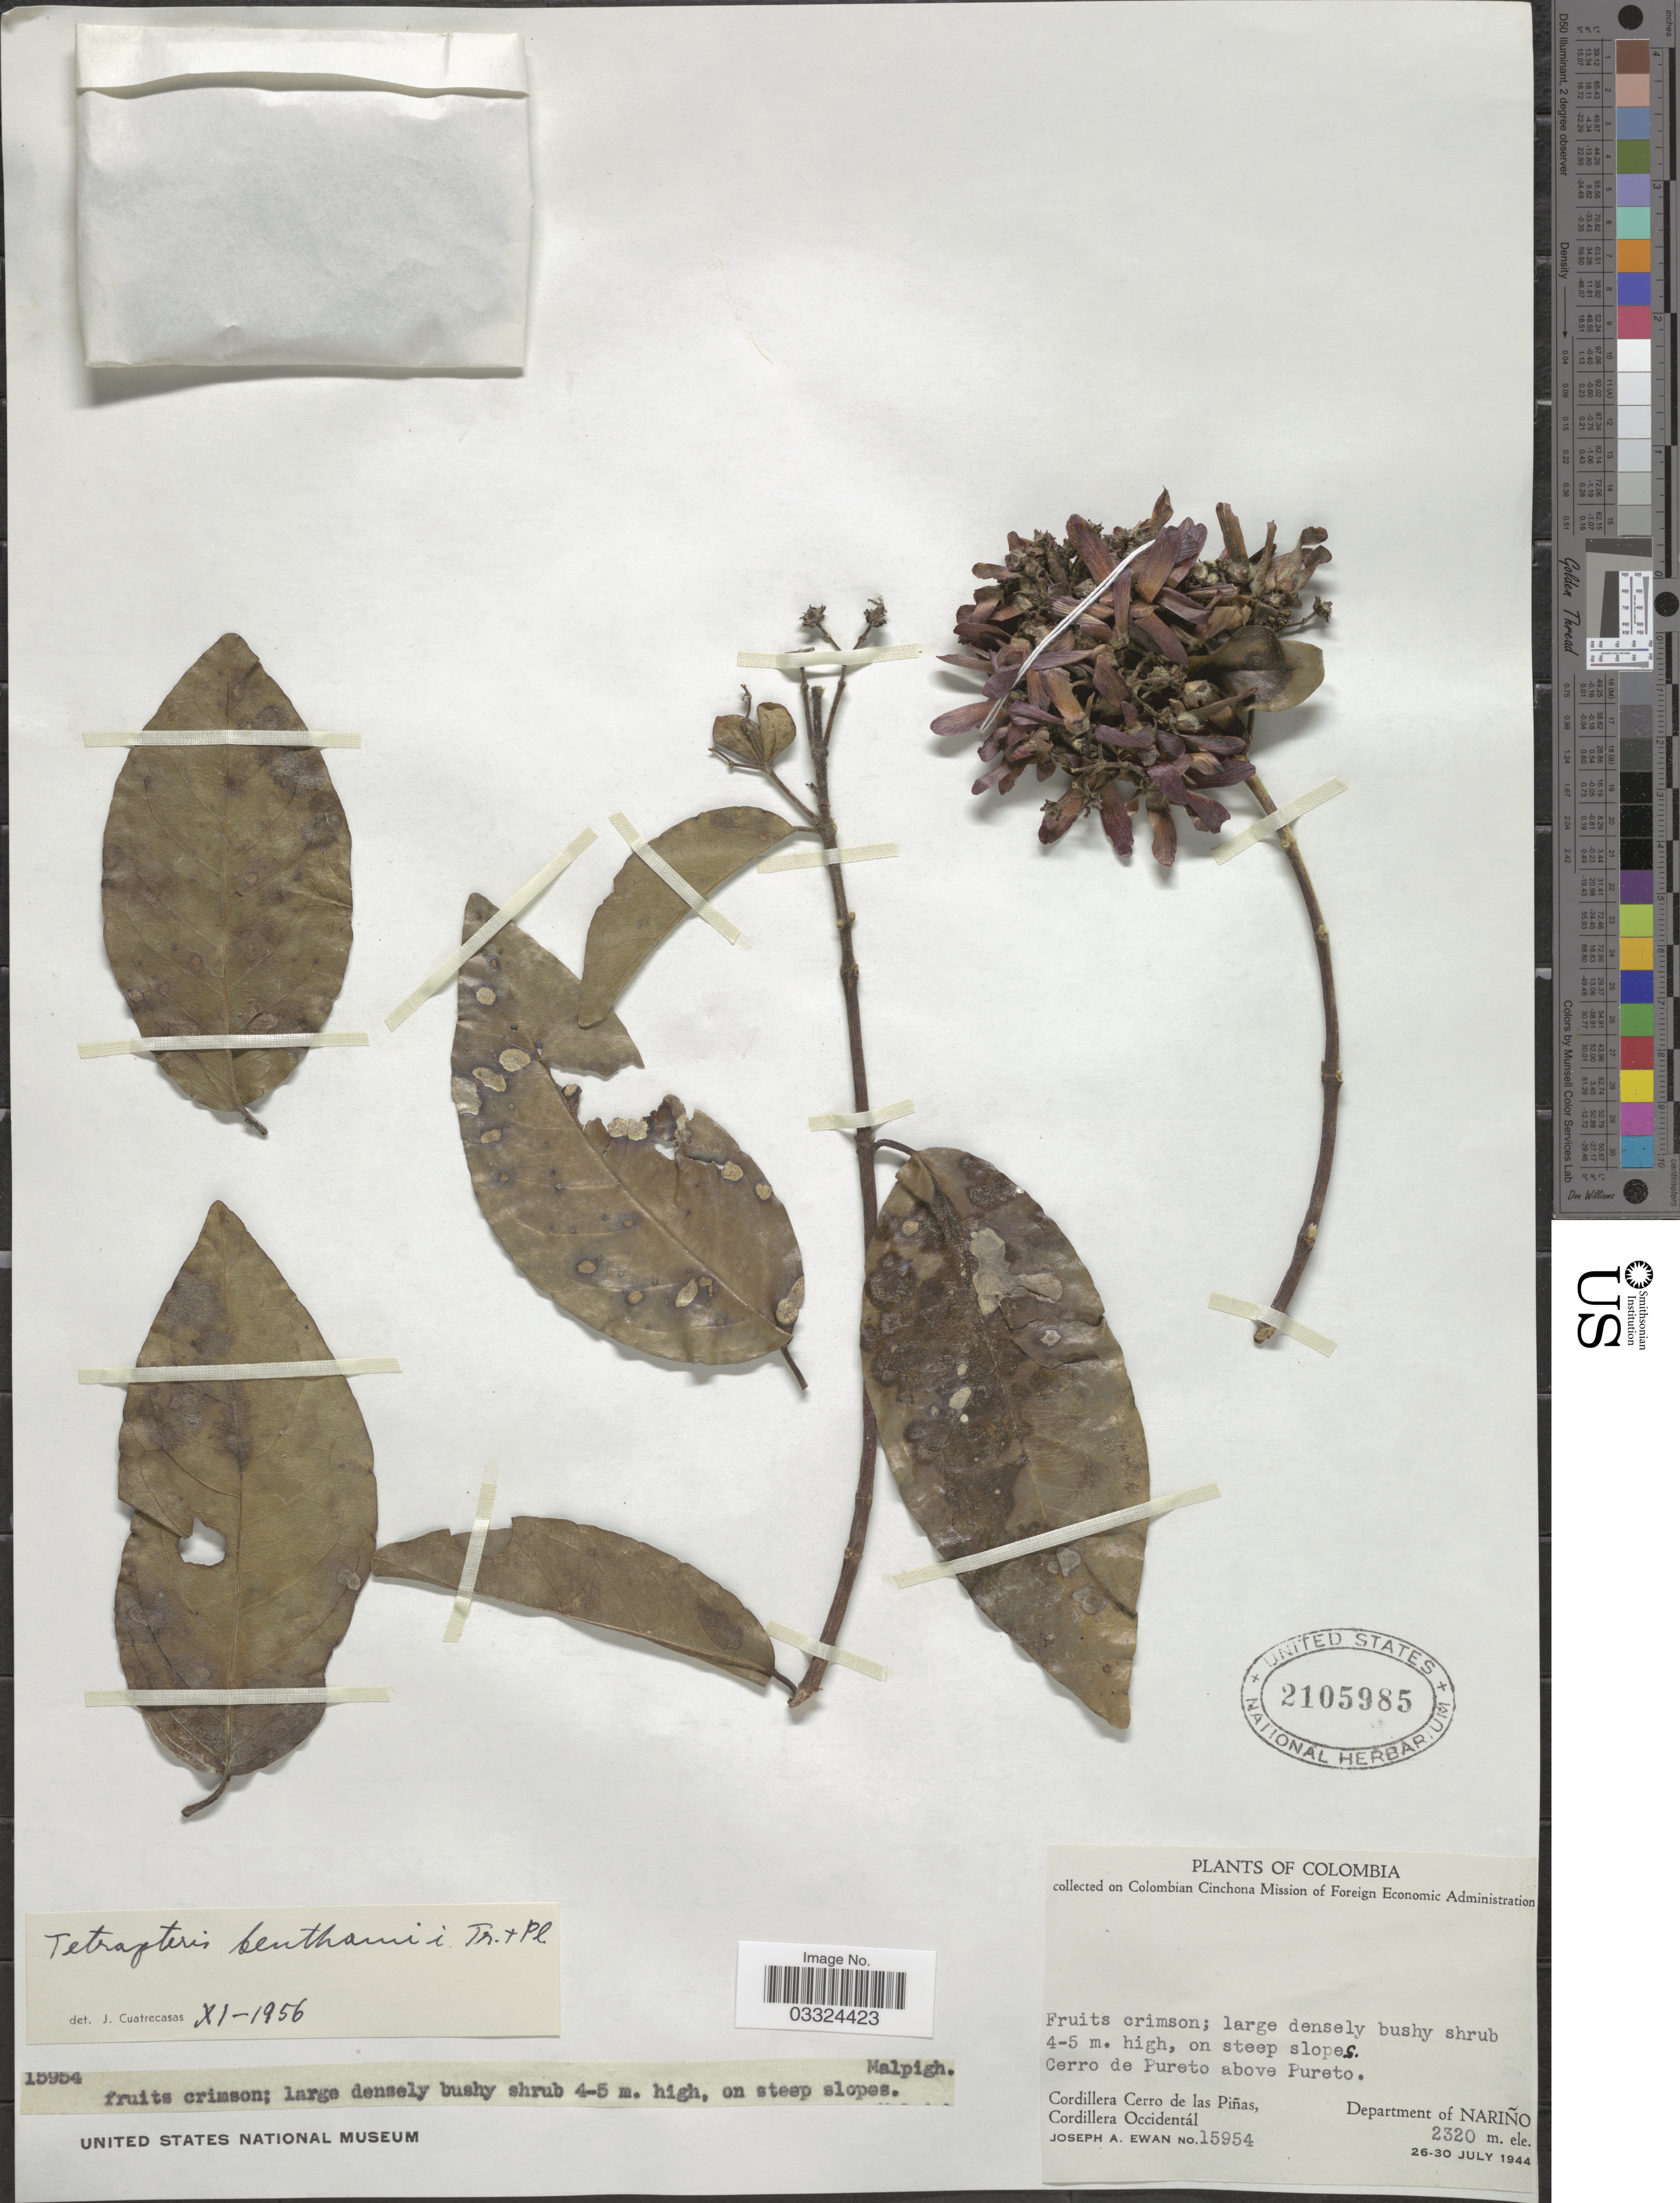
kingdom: Plantae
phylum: Tracheophyta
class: Magnoliopsida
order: Malpighiales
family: Malpighiaceae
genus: Tetrapterys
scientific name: Tetrapterys benthamii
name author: Triana & Planch.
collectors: J. A. Ewan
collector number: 15954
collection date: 1944-07-26/1944-07-30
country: Colombia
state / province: Nariño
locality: Cerro de Pureto above Pureto. Cordillera Cerro de las Piñas, Cordillera Occidentál. Department of Nariño.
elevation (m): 2320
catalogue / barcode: US 2105985